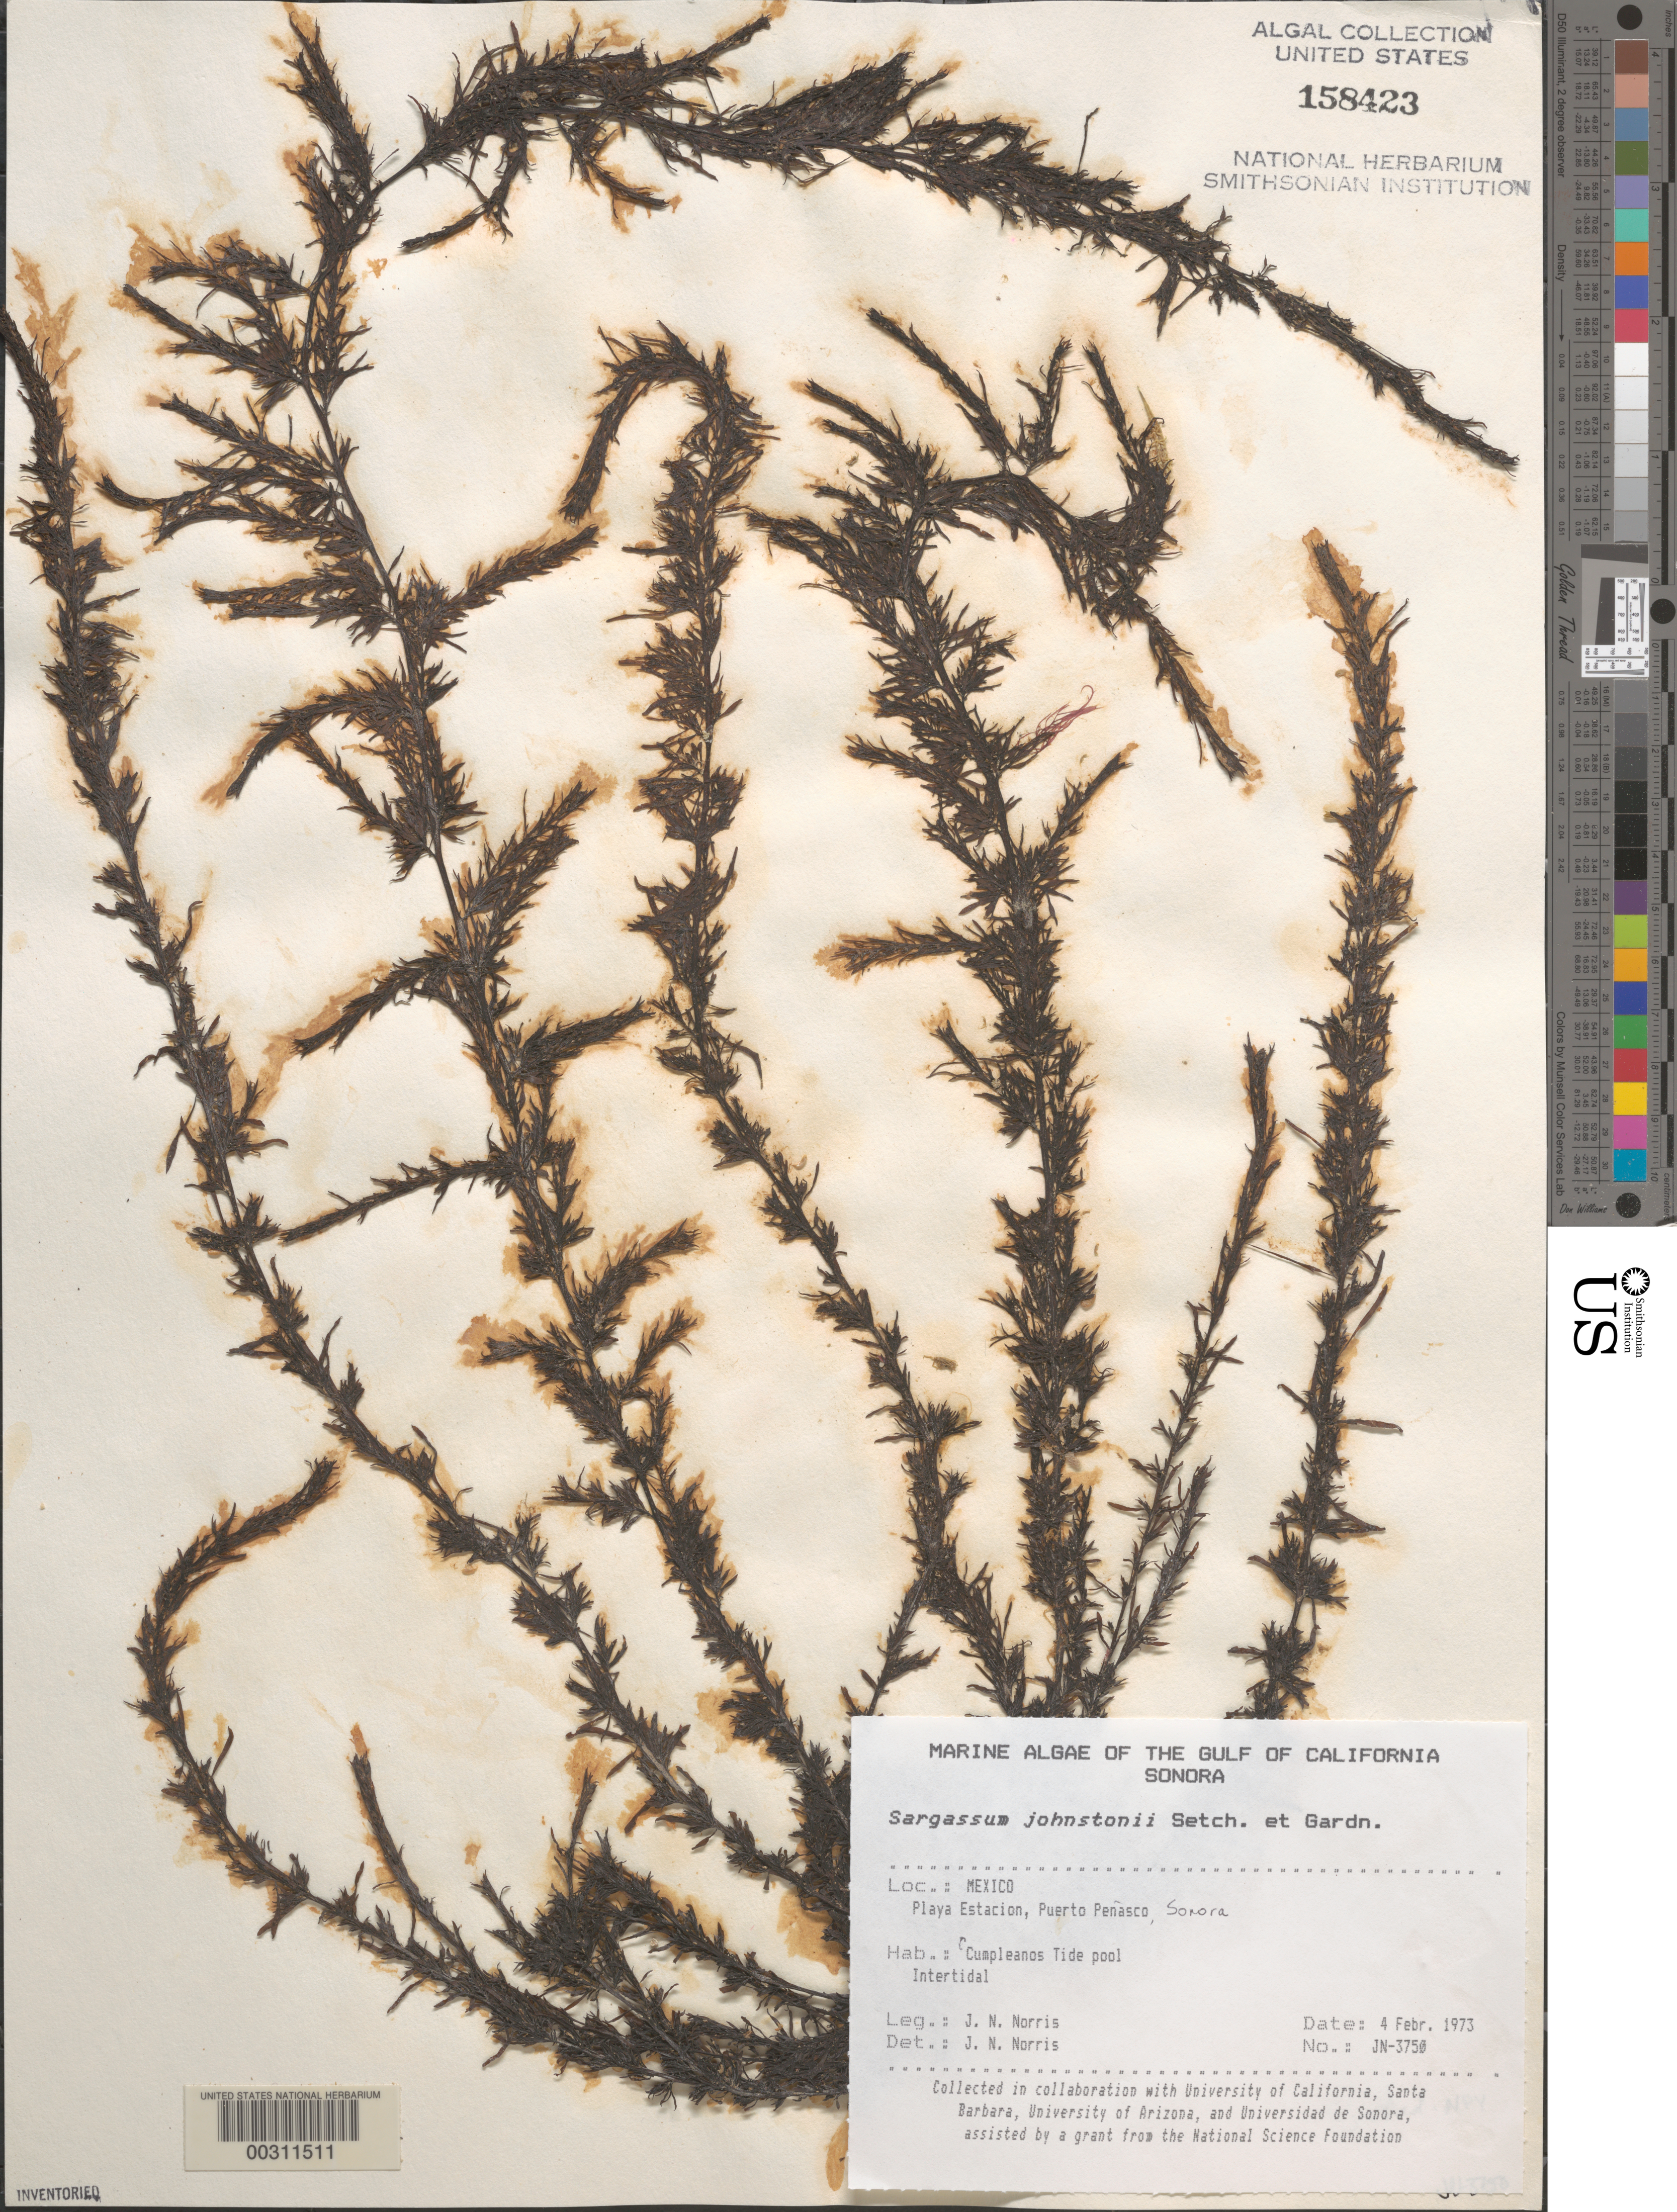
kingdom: Chromista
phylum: Ochrophyta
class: Phaeophyceae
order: Fucales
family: Sargassaceae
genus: Sargassum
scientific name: Sargassum johnstonii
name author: Setchell & N.L. Gardner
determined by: Norris, James N.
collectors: J. N. Norris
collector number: JN-3750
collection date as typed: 04 Feb 1973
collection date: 1973-02-04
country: Mexico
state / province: Sonora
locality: Playa Estacion, Puerto Penasco, Cumpleanos tide pool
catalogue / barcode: US 158423